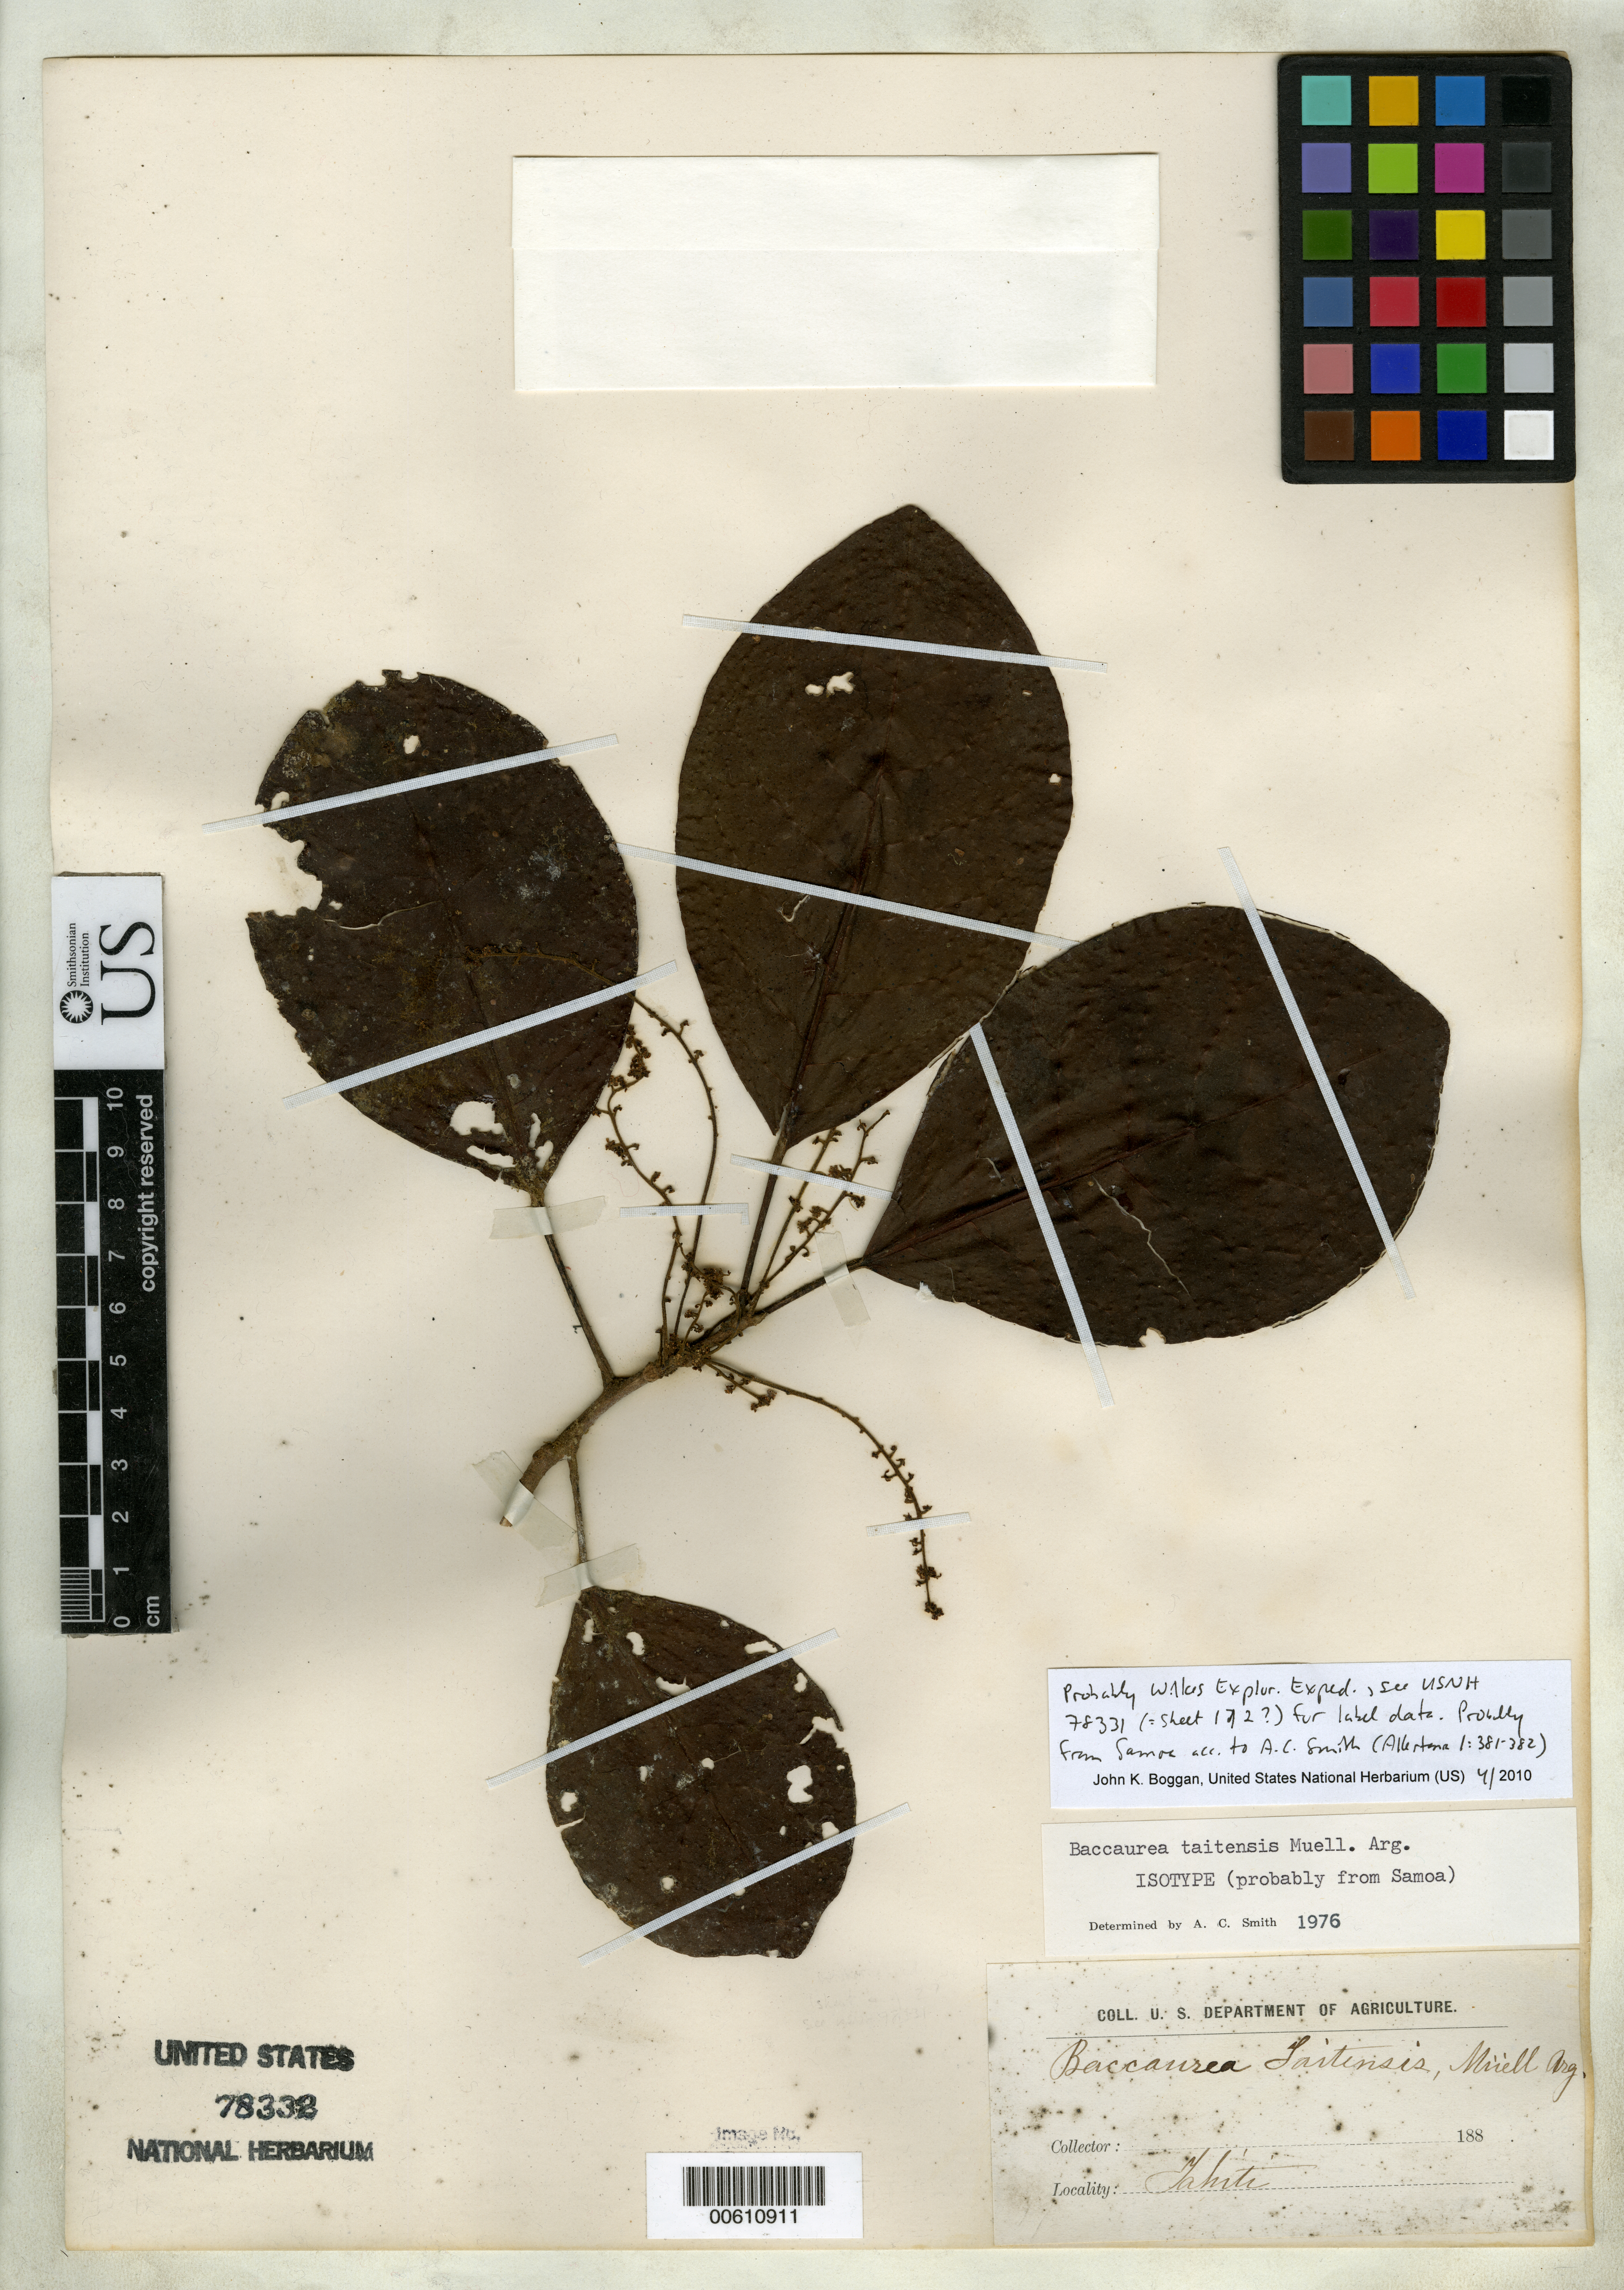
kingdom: Plantae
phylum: Tracheophyta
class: Magnoliopsida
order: Malpighiales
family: Phyllanthaceae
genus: Baccaurea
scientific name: Baccaurea taitensis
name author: Müll. Arg. in DC.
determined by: Smith, A. C.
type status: Isotype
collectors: Wilkes Explor. Exped.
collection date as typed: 188-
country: French Polynesia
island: Tahiti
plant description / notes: Specimen without original label & data, probably sheet 2 (see USNH 78331). Probably from Samoa, as annotated by A.C. Smith (1976).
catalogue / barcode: US 78332